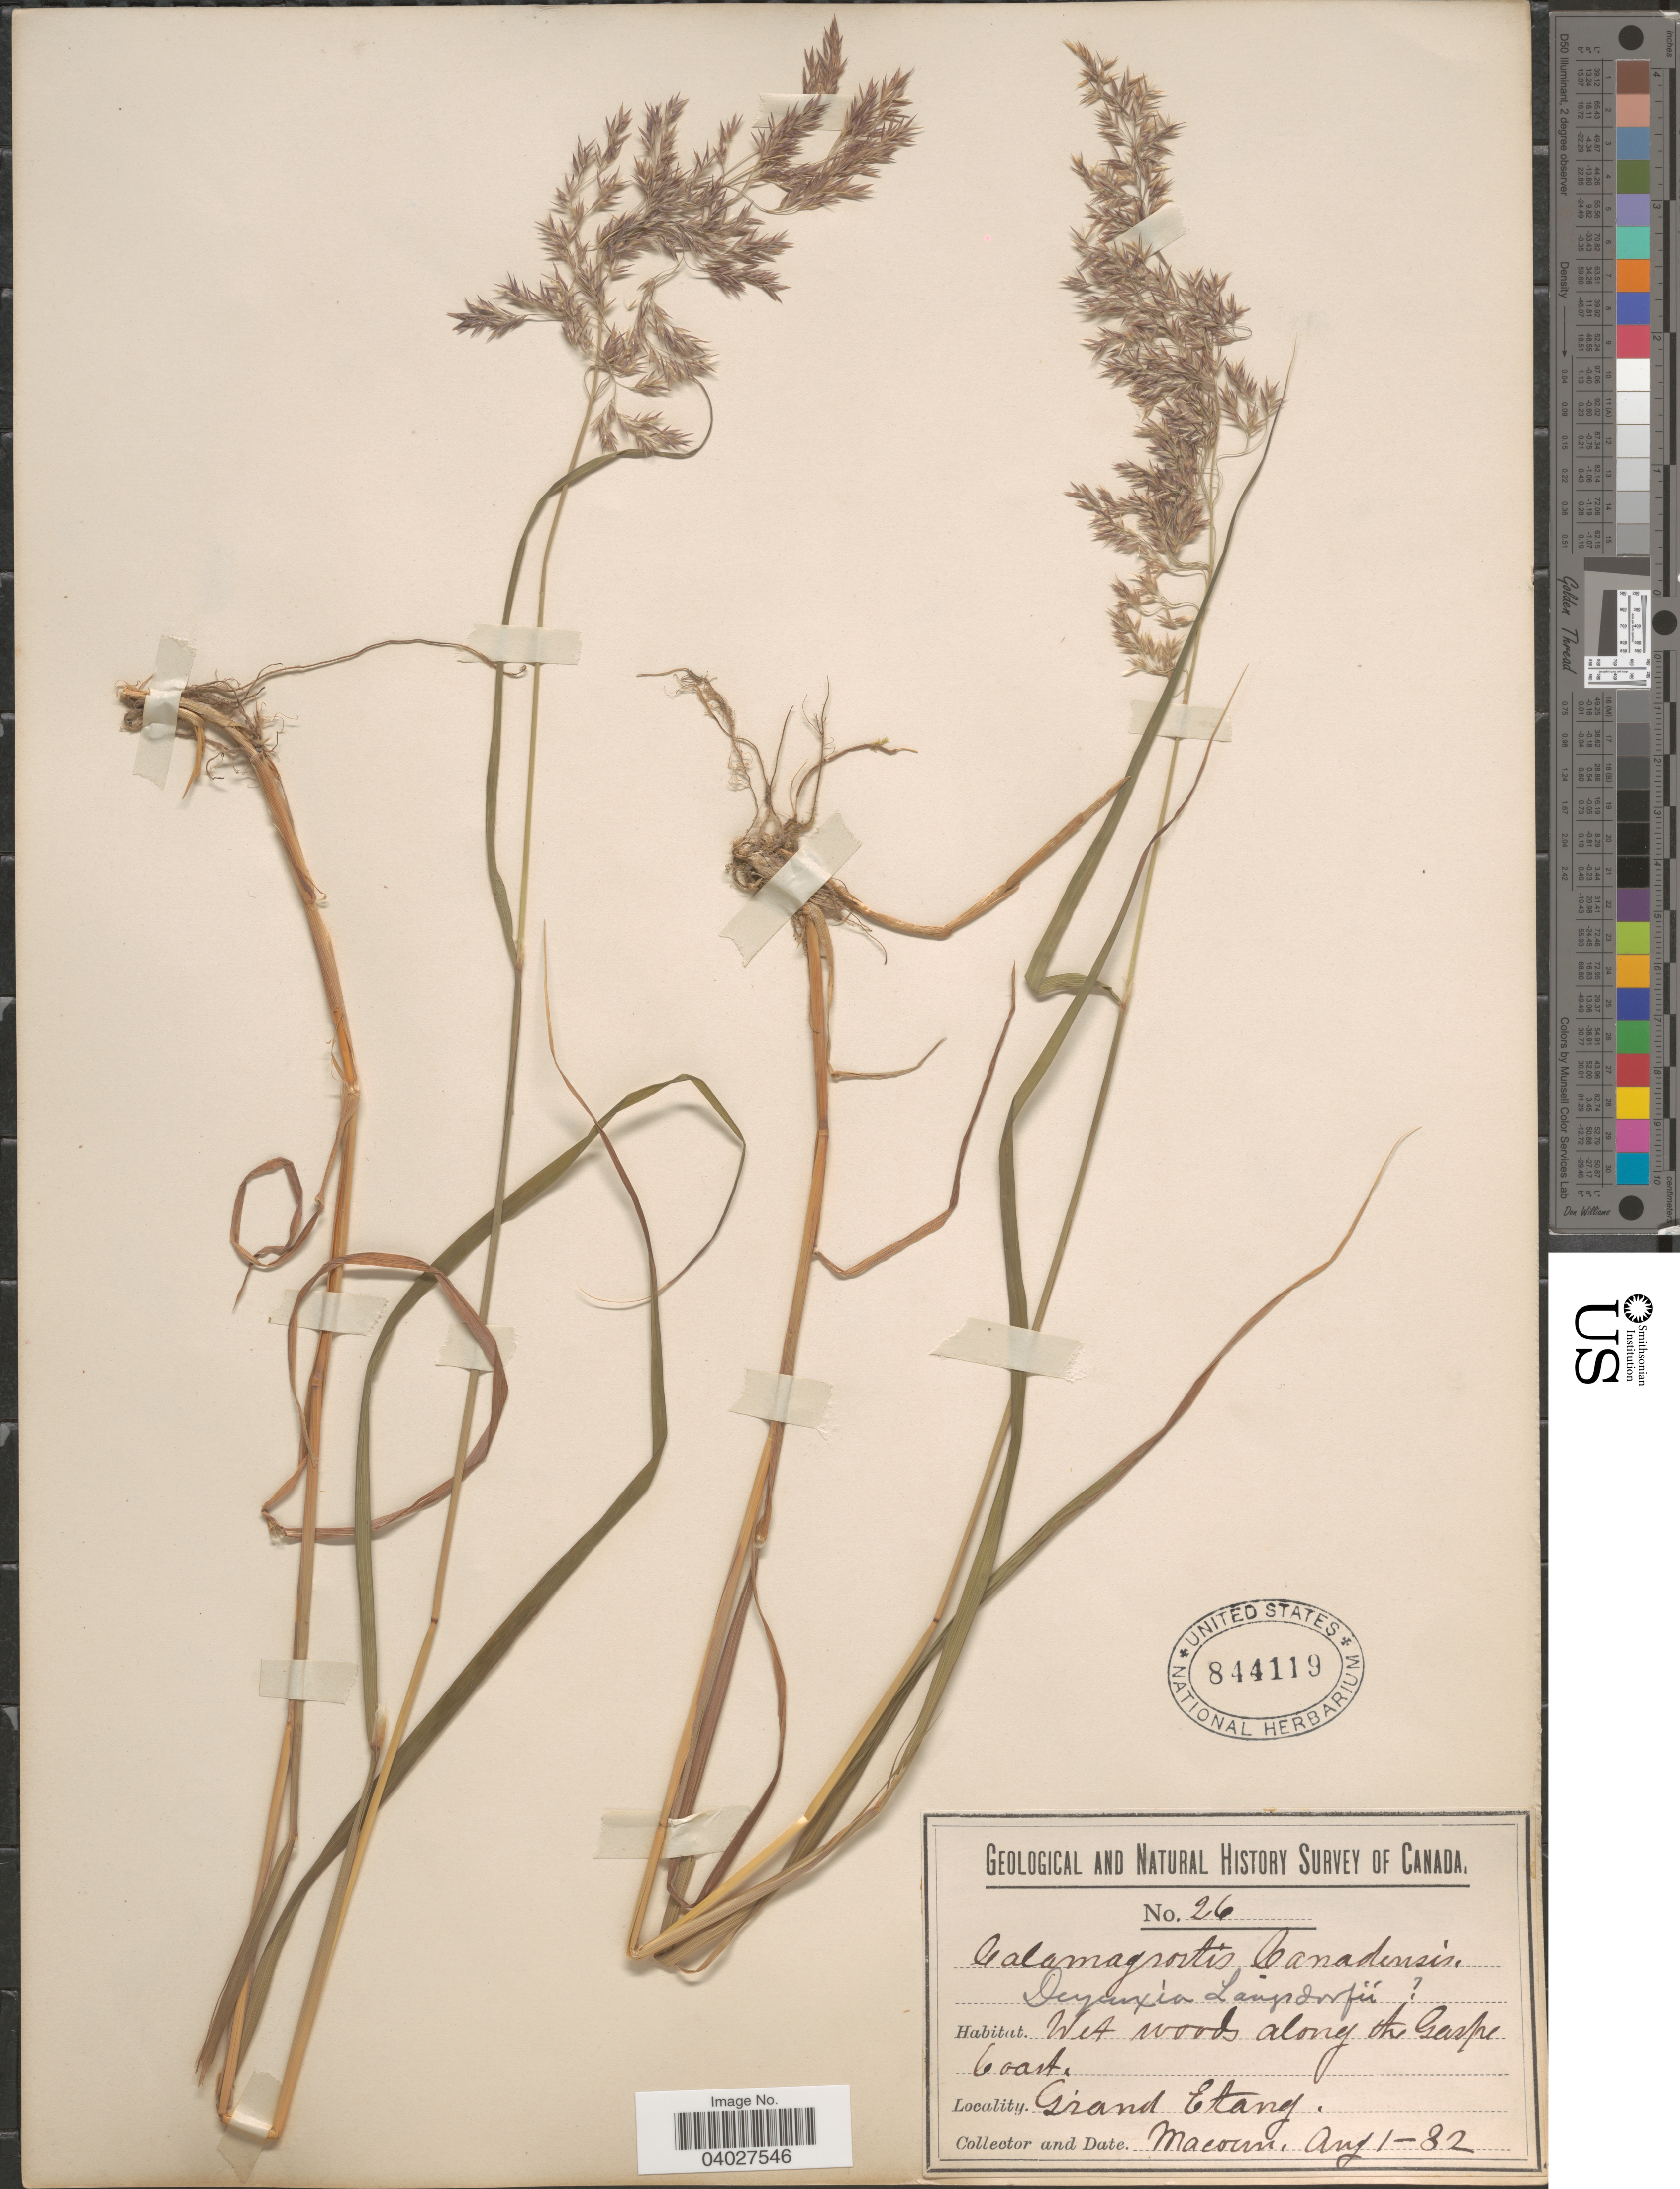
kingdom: Plantae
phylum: Tracheophyta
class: Liliopsida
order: Poales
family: Poaceae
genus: Calamagrostis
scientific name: Calamagrostis canadensis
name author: (Michx.) P. Beauv.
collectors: -- Macoun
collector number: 26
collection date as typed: Transcribed d/m/y: 1/8/82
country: Canada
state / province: Quebec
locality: Wet woods along the Gaspe Coast. Grand Etang.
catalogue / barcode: US 844119